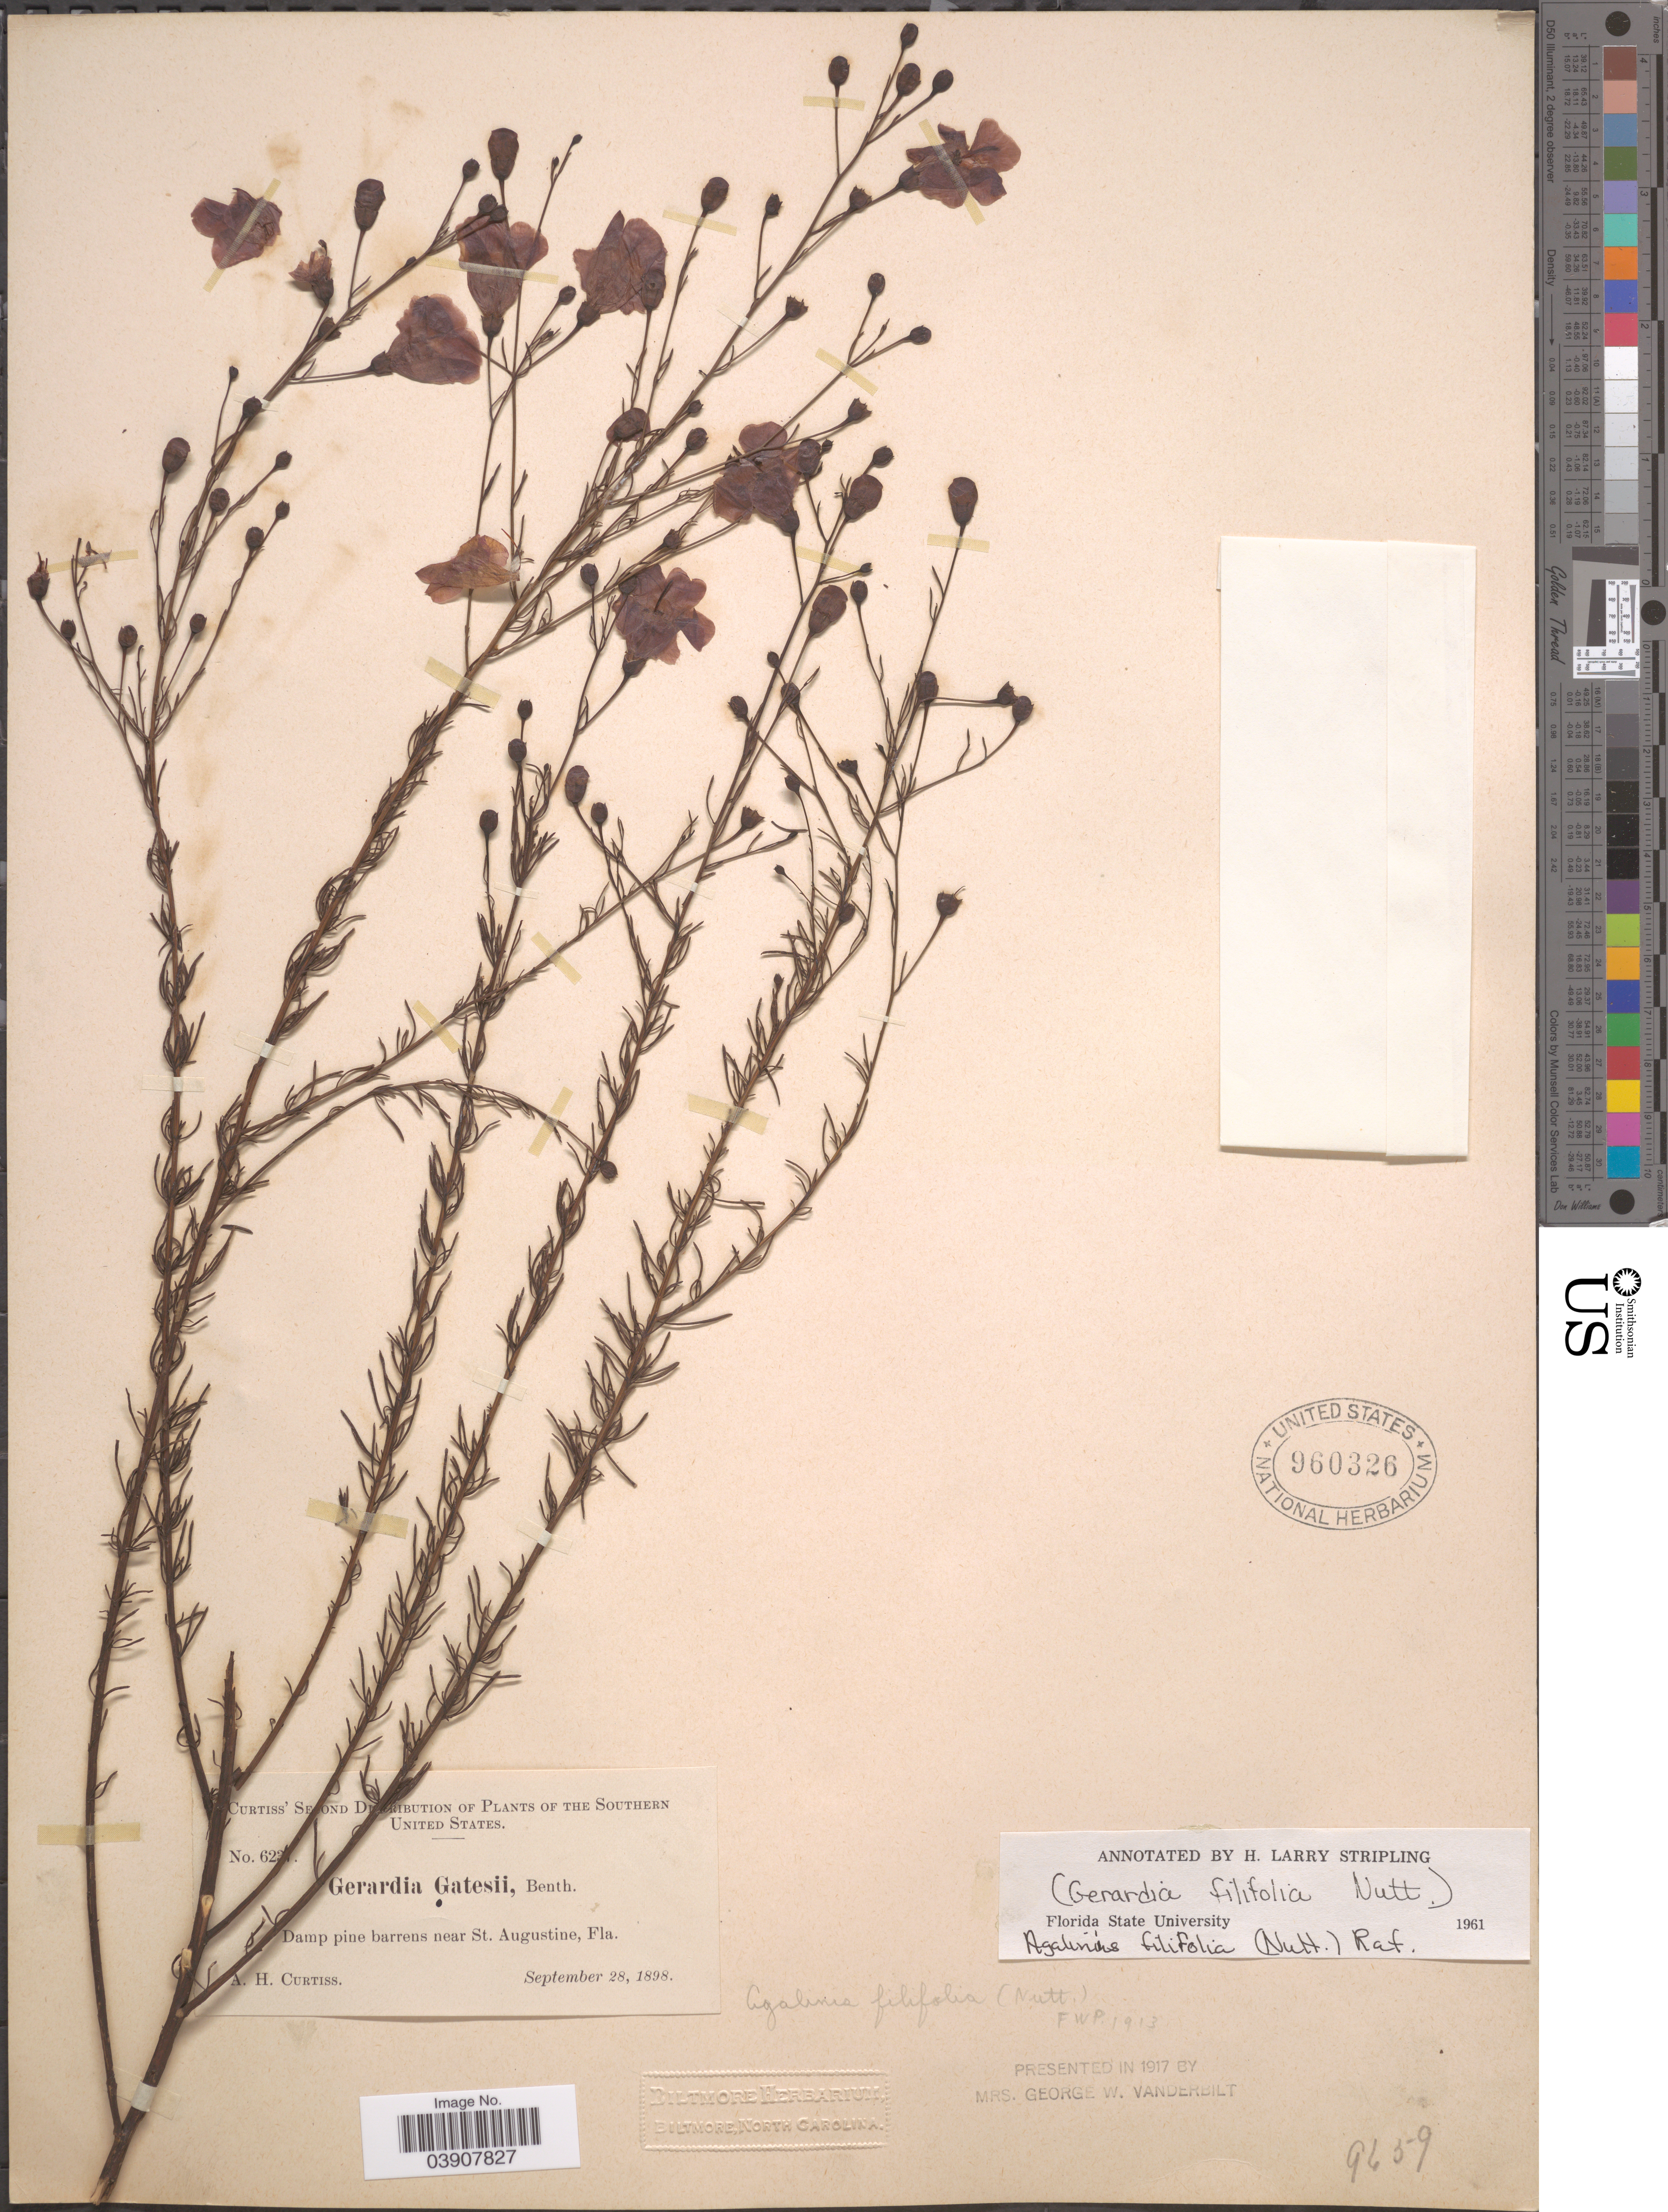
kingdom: Plantae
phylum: Tracheophyta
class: Magnoliopsida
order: Lamiales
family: Orobanchaceae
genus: Agalinis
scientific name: Agalinis filifolia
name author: Raf.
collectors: A. H. Curtiss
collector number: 62!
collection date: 1898-09-28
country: United States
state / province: Florida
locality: The Southern United States. Damp pine barrens near St. Augustine.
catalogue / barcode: US 960326